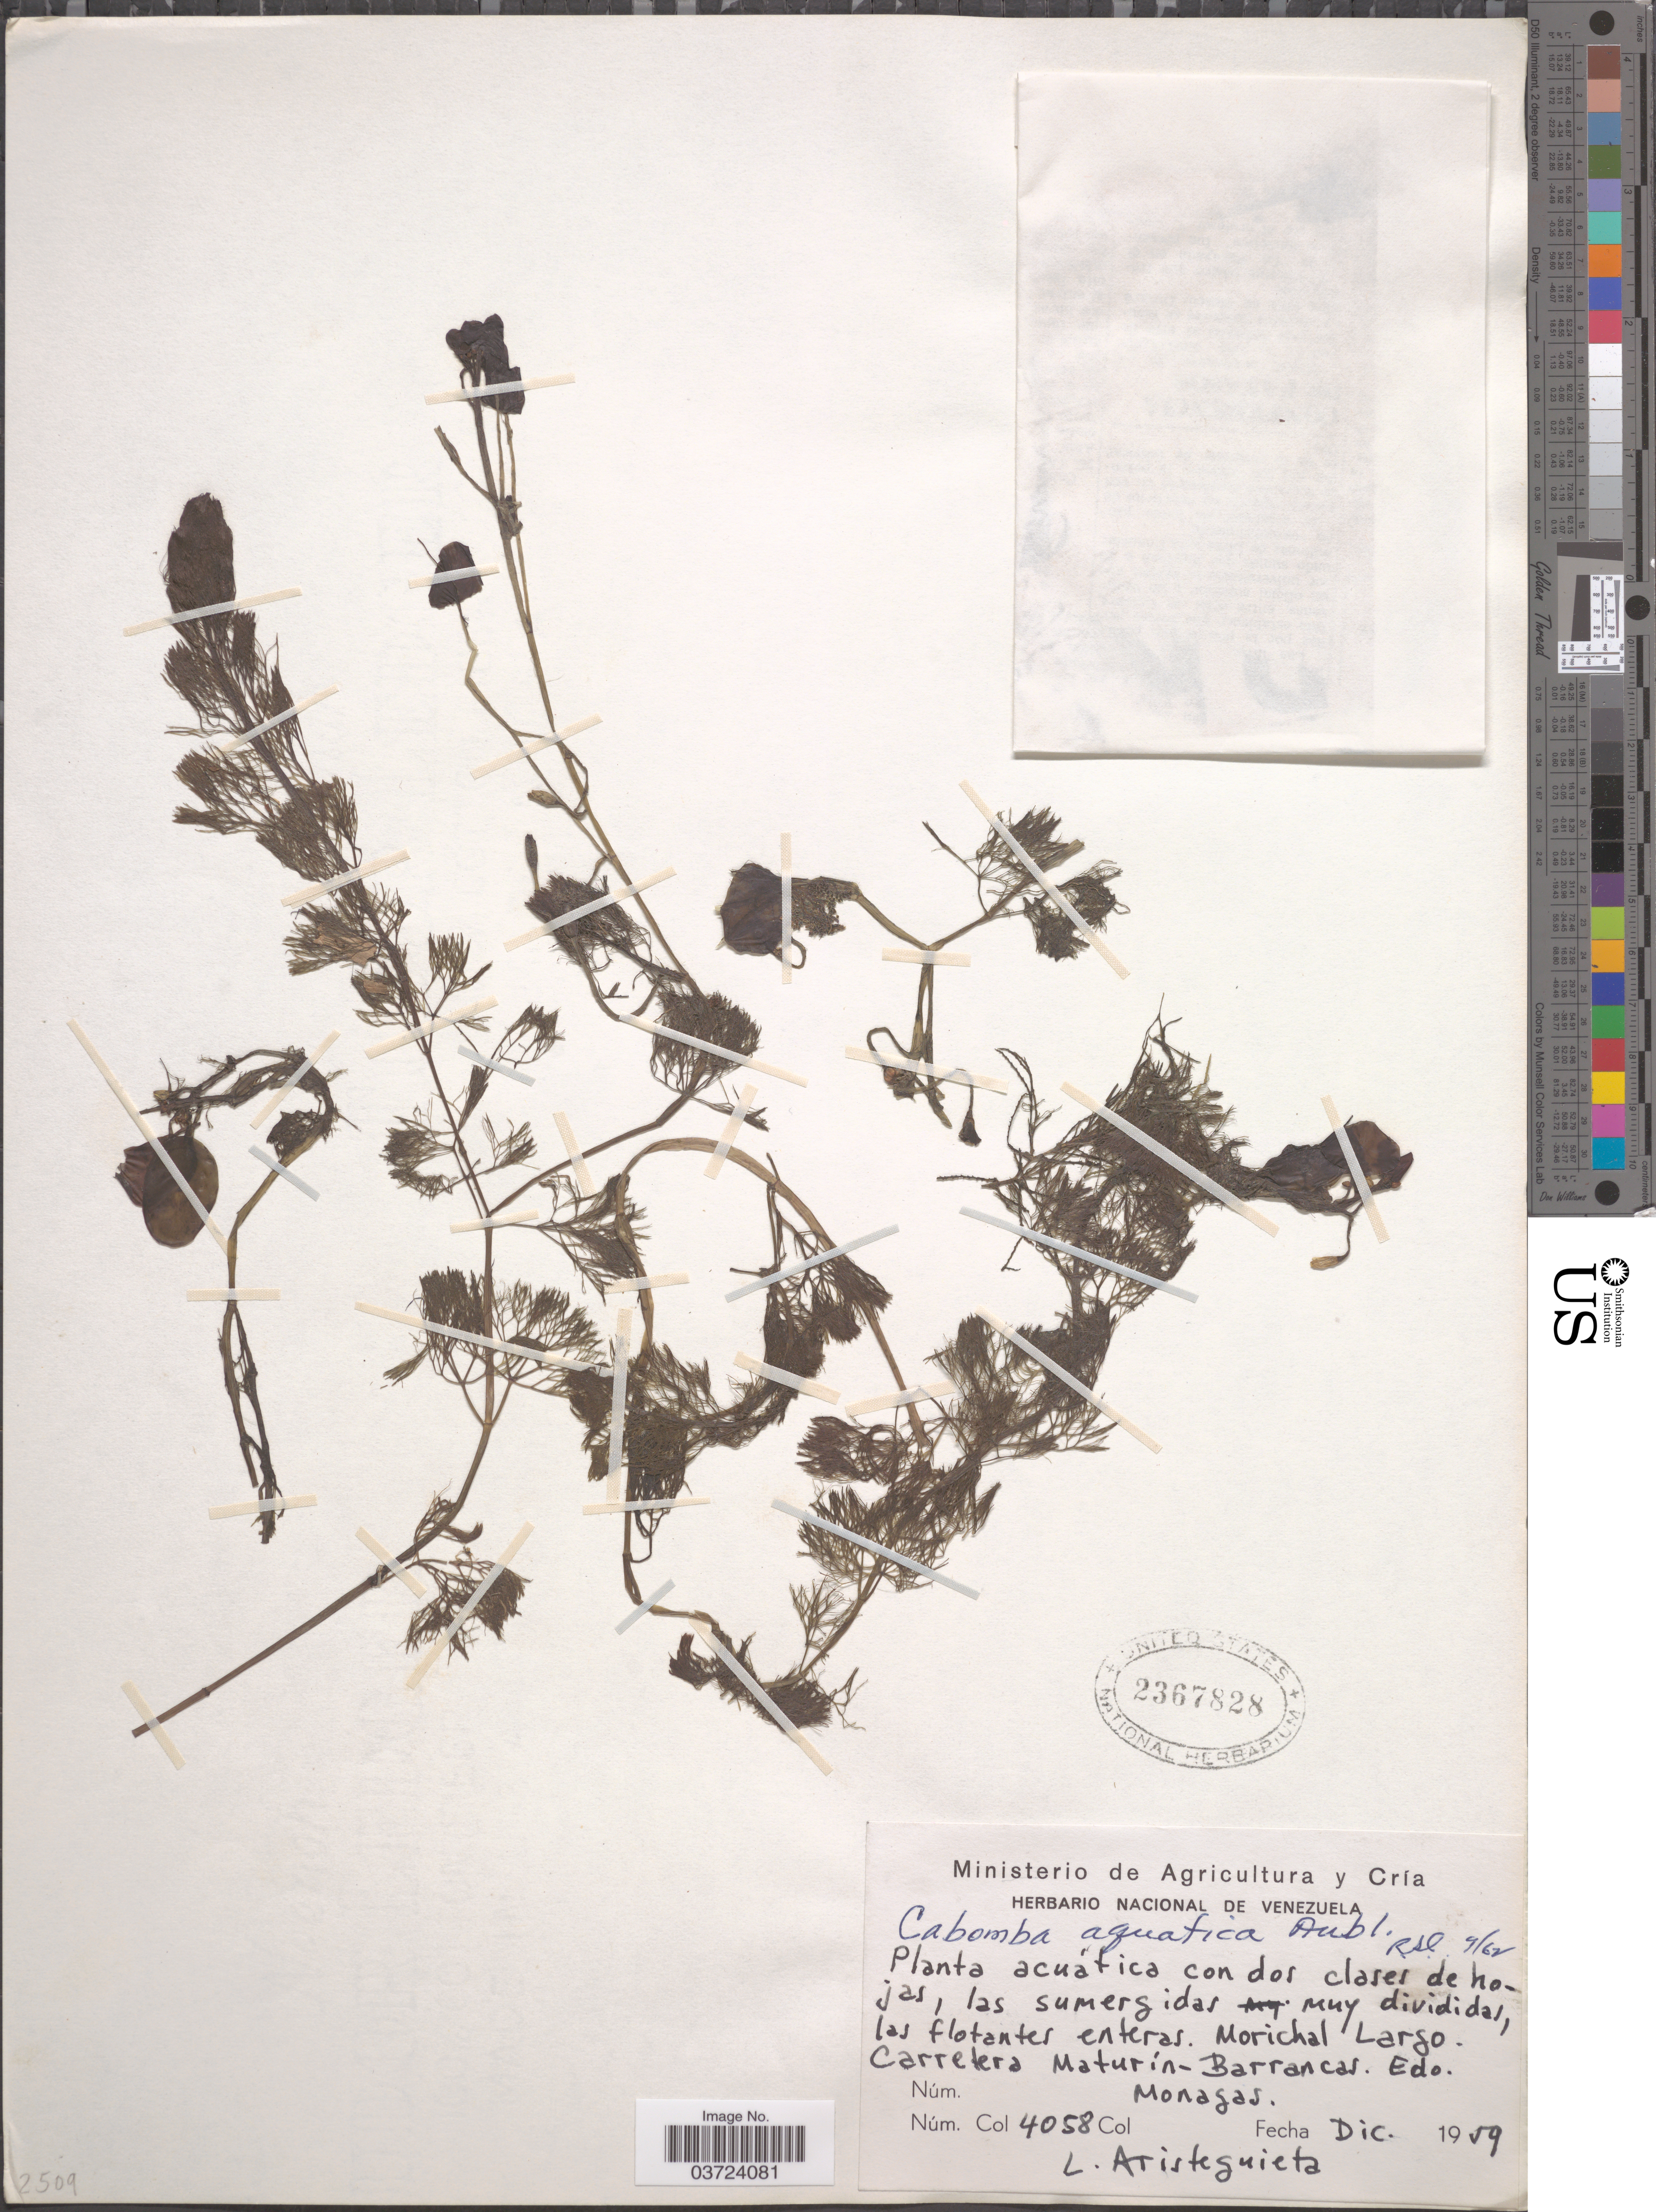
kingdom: Plantae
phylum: Tracheophyta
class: Magnoliopsida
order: Nymphaeales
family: Cabombaceae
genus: Cabomba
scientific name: Cabomba aquatica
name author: Aubl.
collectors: L. Aristeguieta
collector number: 4058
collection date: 1959-12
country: Venezuela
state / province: Monagas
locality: Morichal Largo. Carretera Maturin-Barrancas.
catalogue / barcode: US 2367828